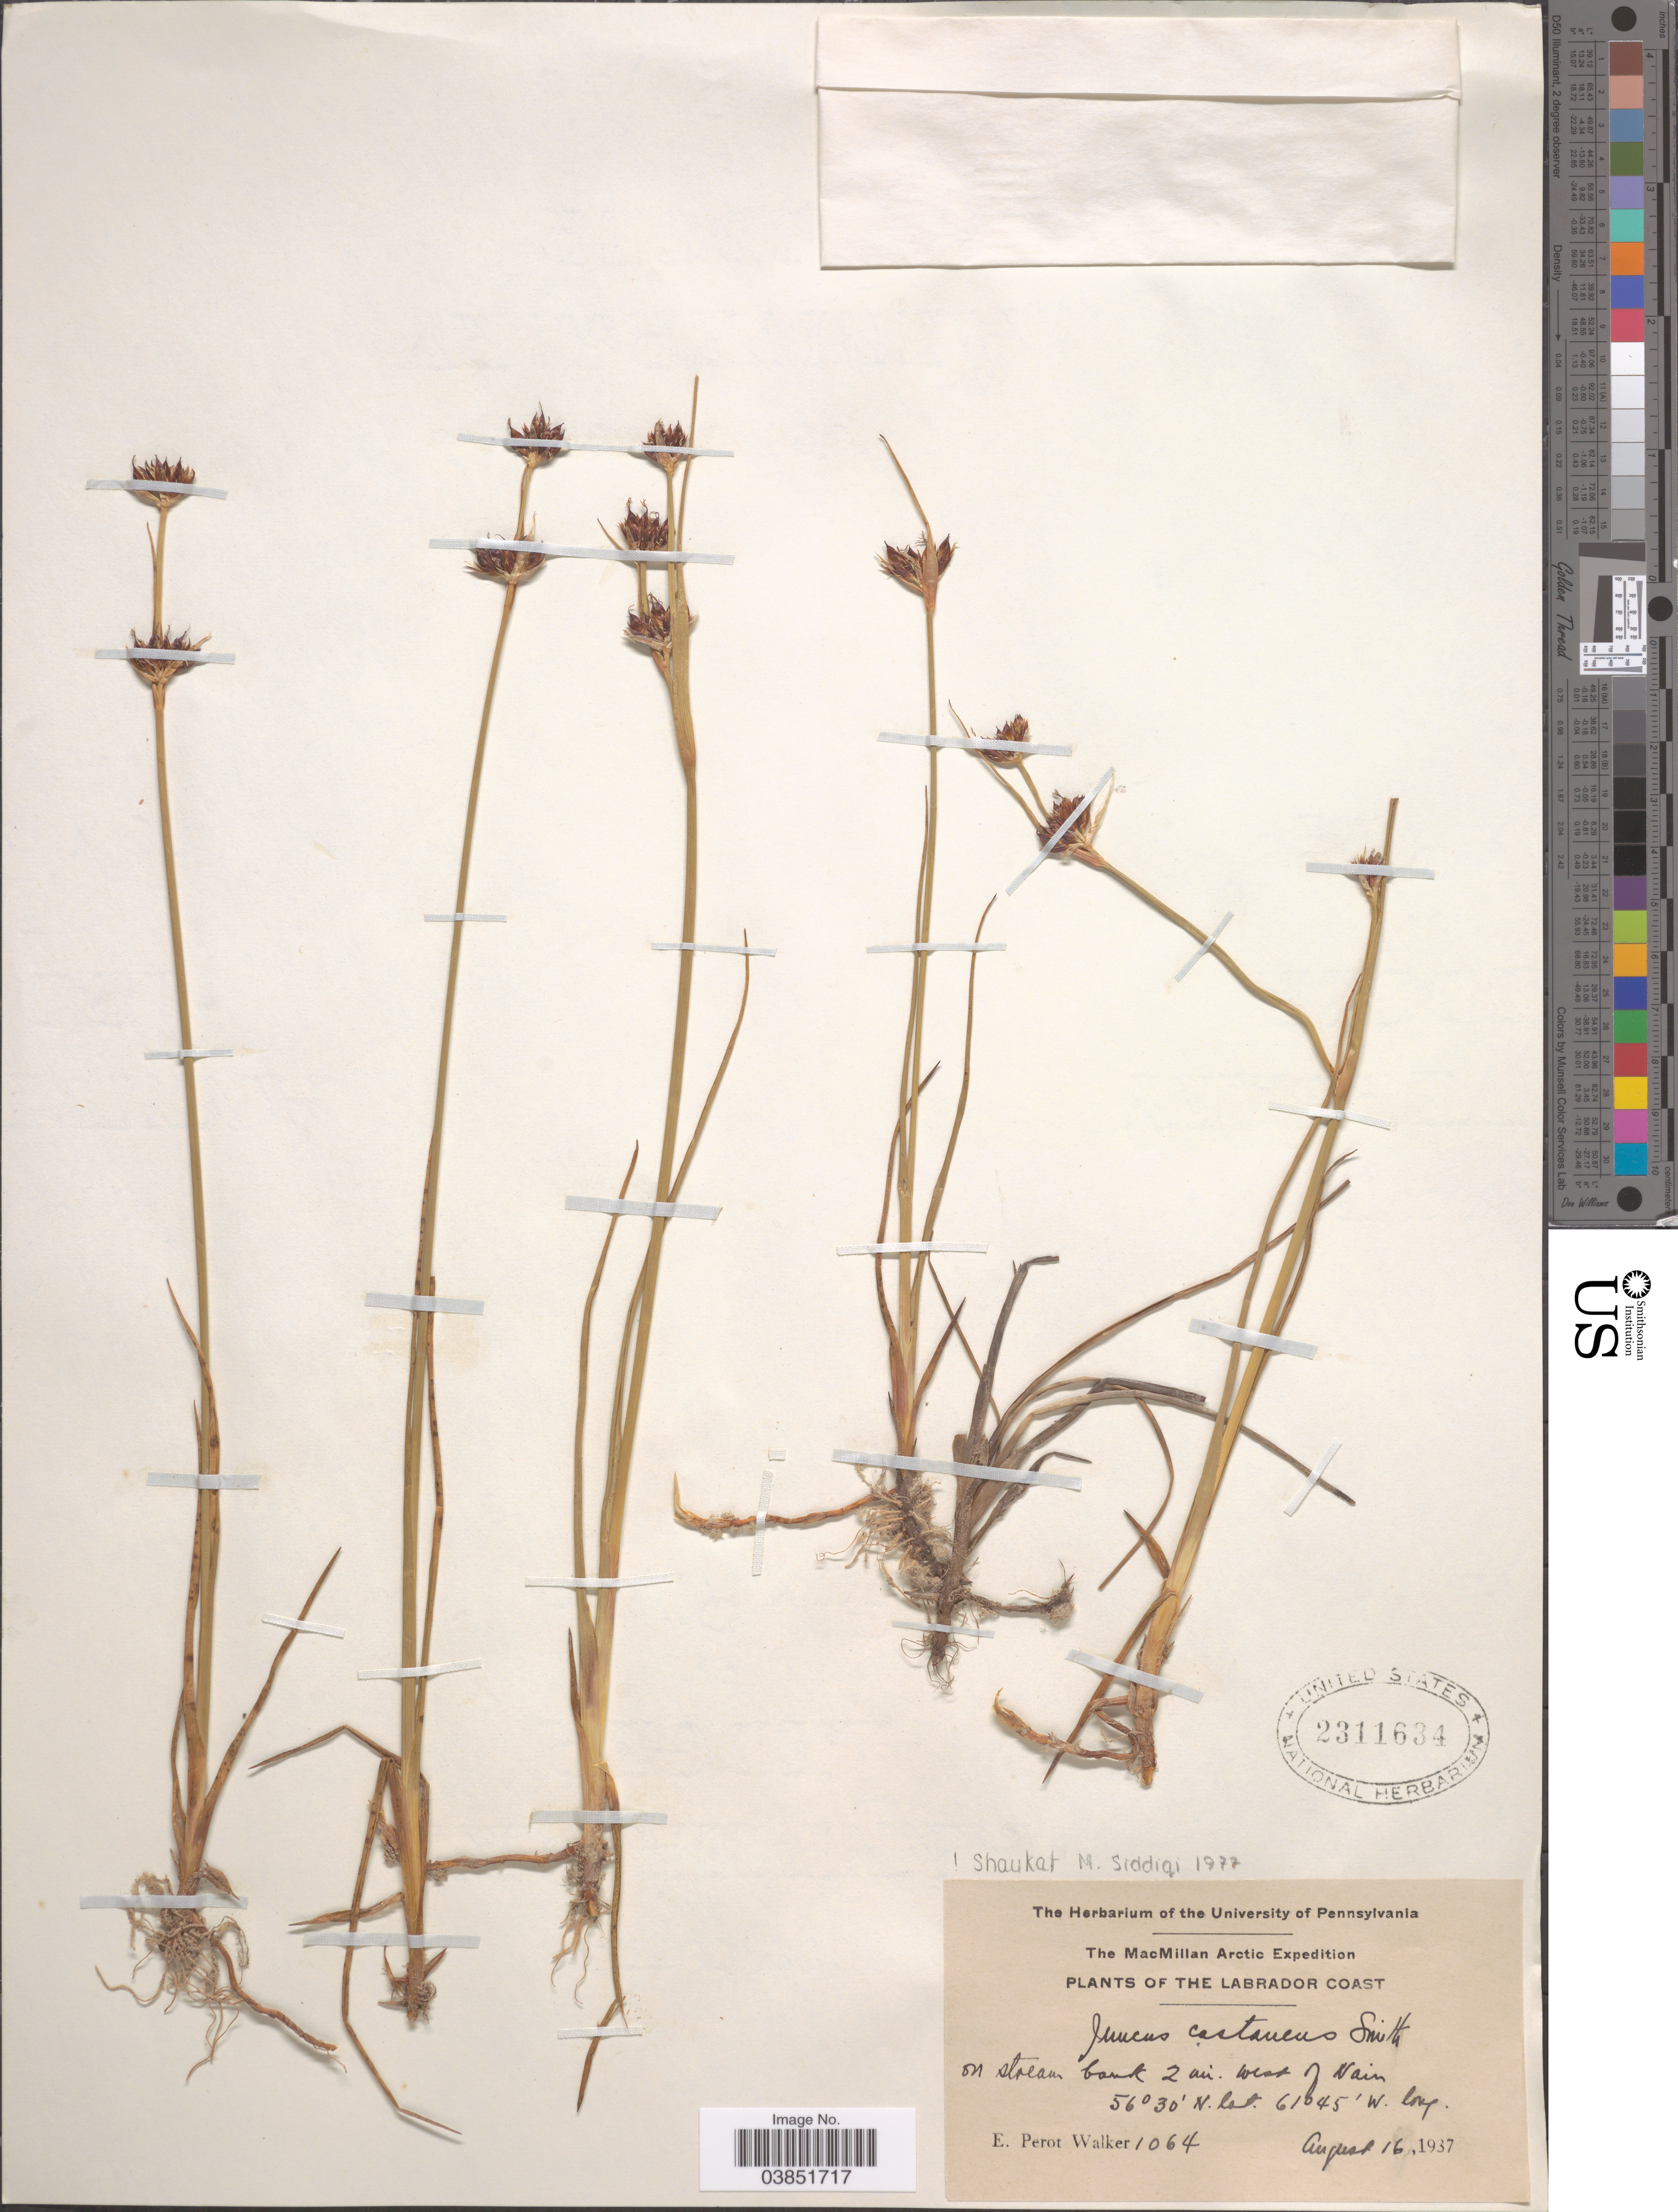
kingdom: Plantae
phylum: Tracheophyta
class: Liliopsida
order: Poales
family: Juncaceae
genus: Juncus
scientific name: Juncus castaneus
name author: Sm.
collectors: E. Walker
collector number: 1064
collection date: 1937-08-16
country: Canada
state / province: Newfoundland and Labrador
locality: The Labrador Coast. 2 mi. west of Nain.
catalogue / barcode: US 2311634